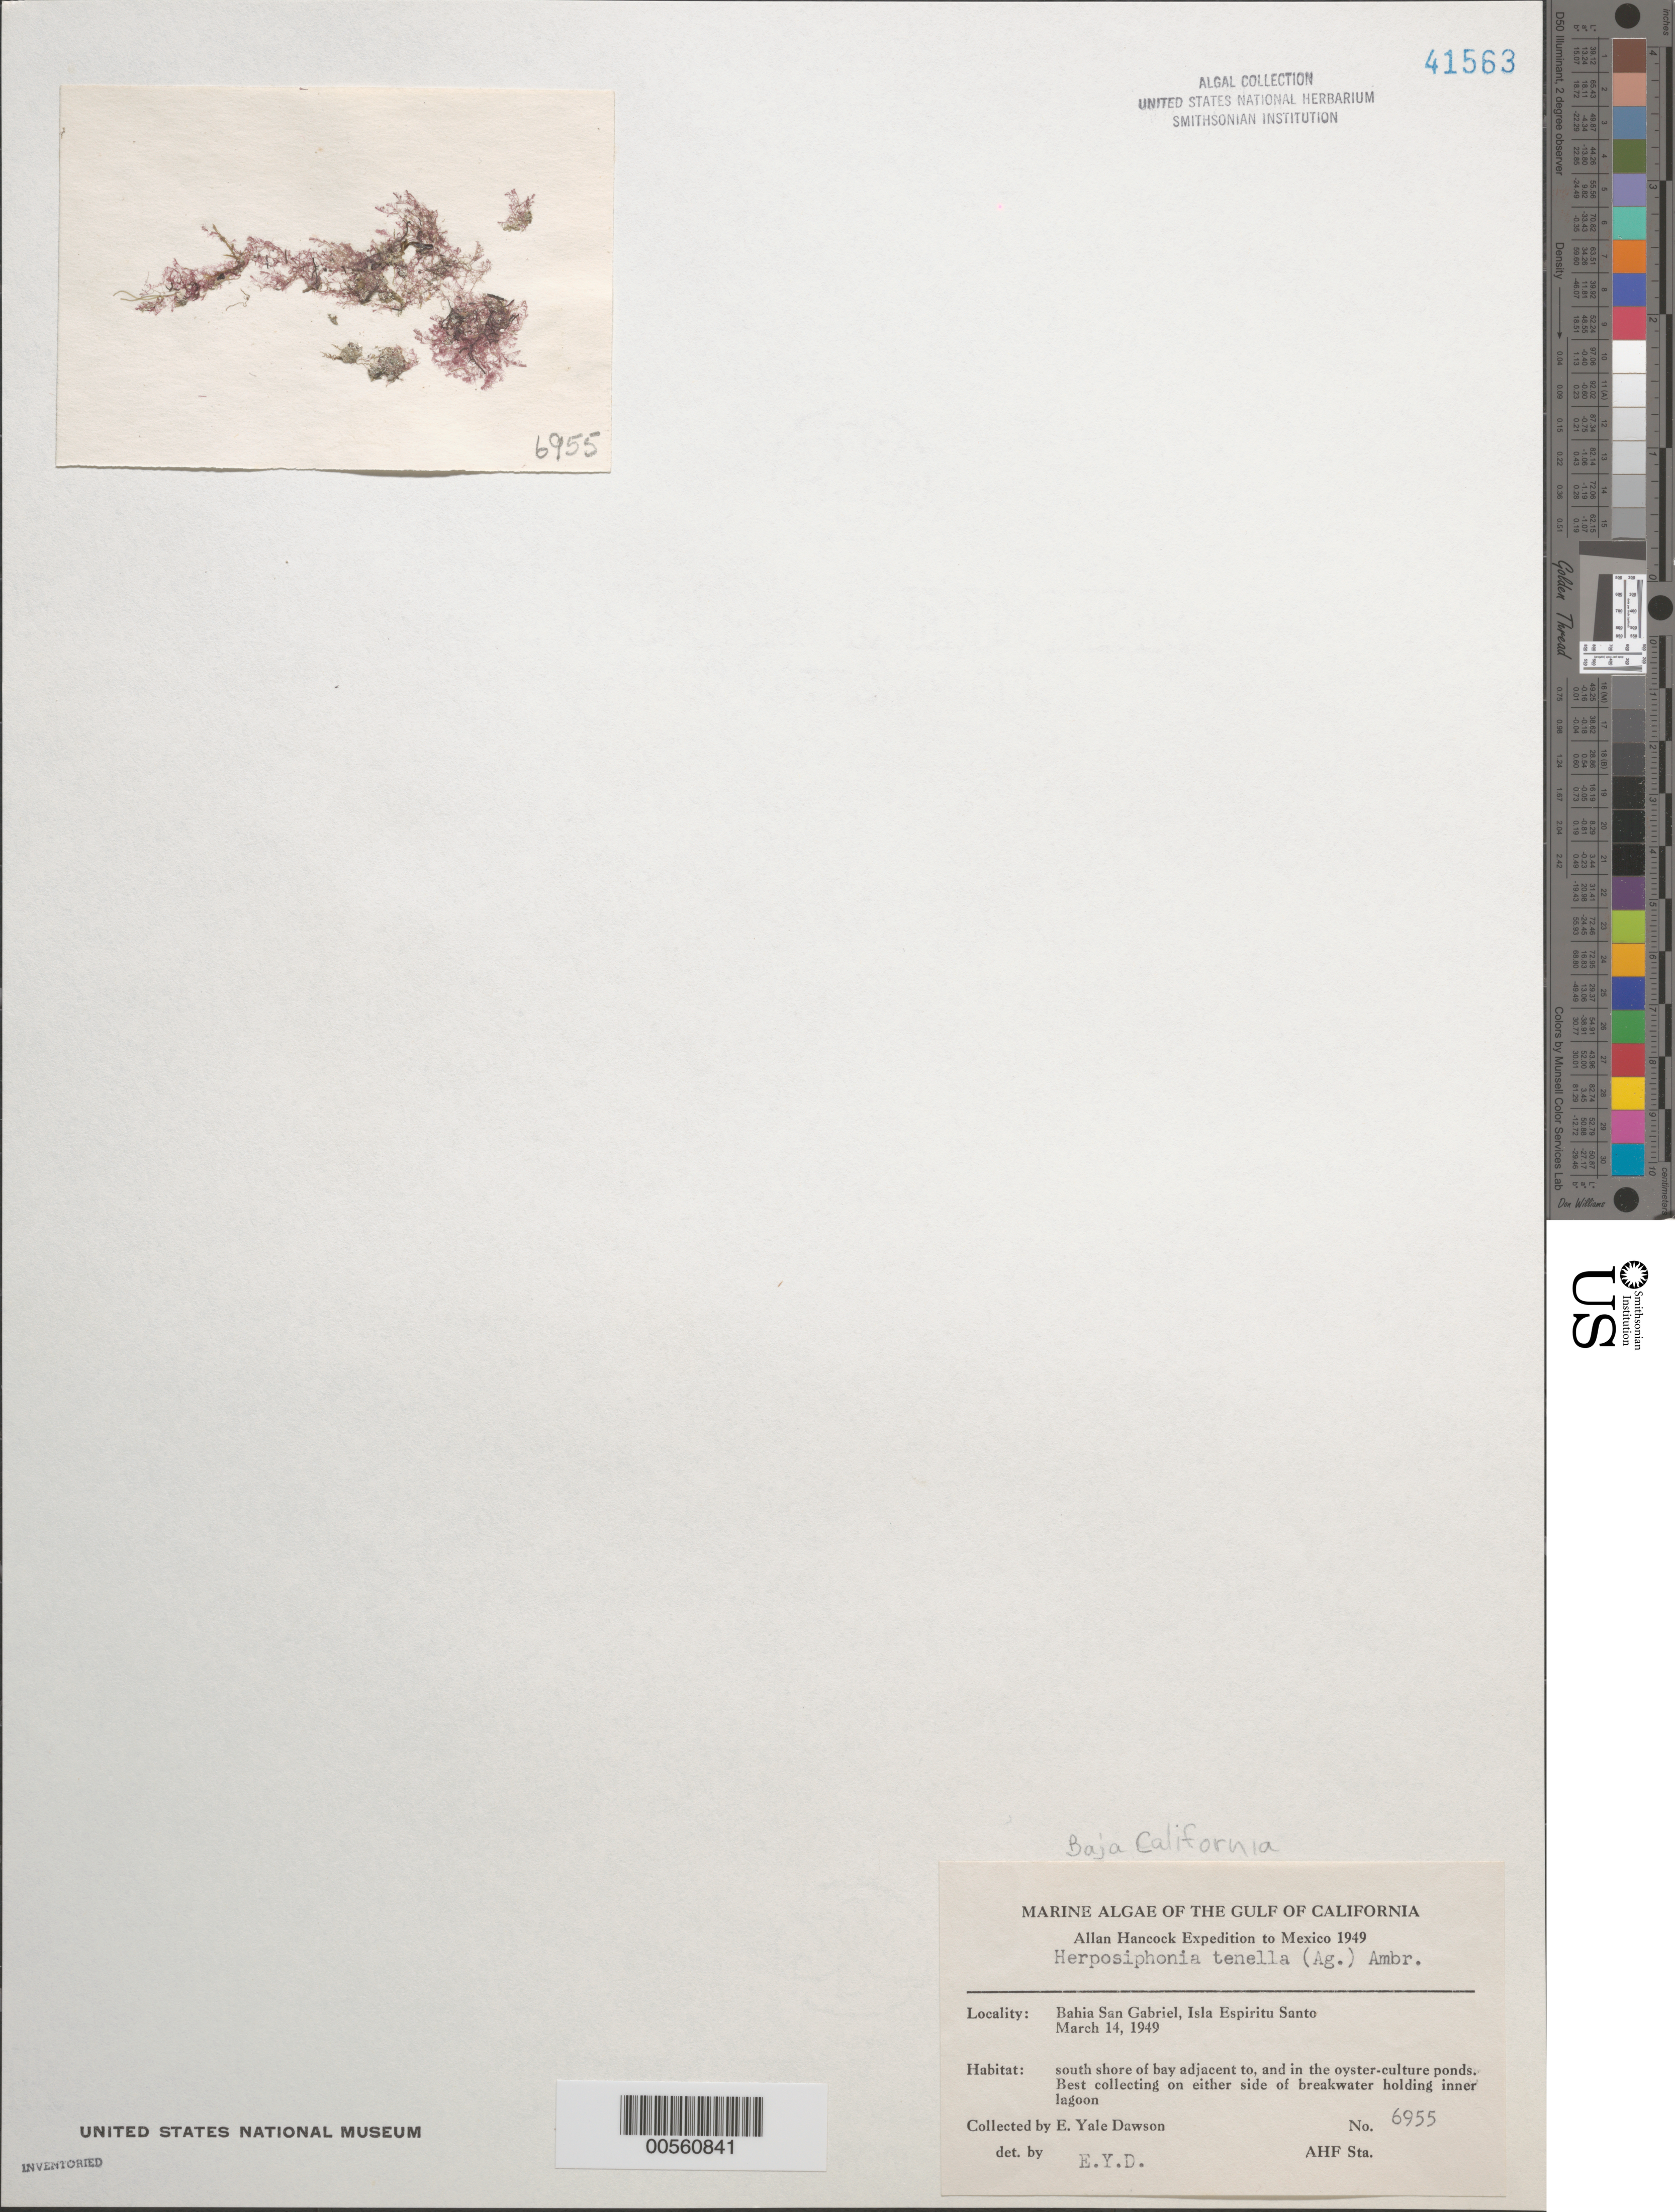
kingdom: Plantae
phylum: Rhodophyta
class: Florideophyceae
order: Ceramiales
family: Rhodomelaceae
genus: Herposiphonia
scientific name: Herposiphonia tenella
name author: (C. Agardh) Ambronn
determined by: Dawson, E. Y.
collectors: E. Y. Dawson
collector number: EYD 6955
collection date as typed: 14 Mar 1949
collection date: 1949-03-14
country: Mexico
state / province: Baja California Sur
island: Isla Espiritu Santo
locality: Bahia San Gabriel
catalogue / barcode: US 41563